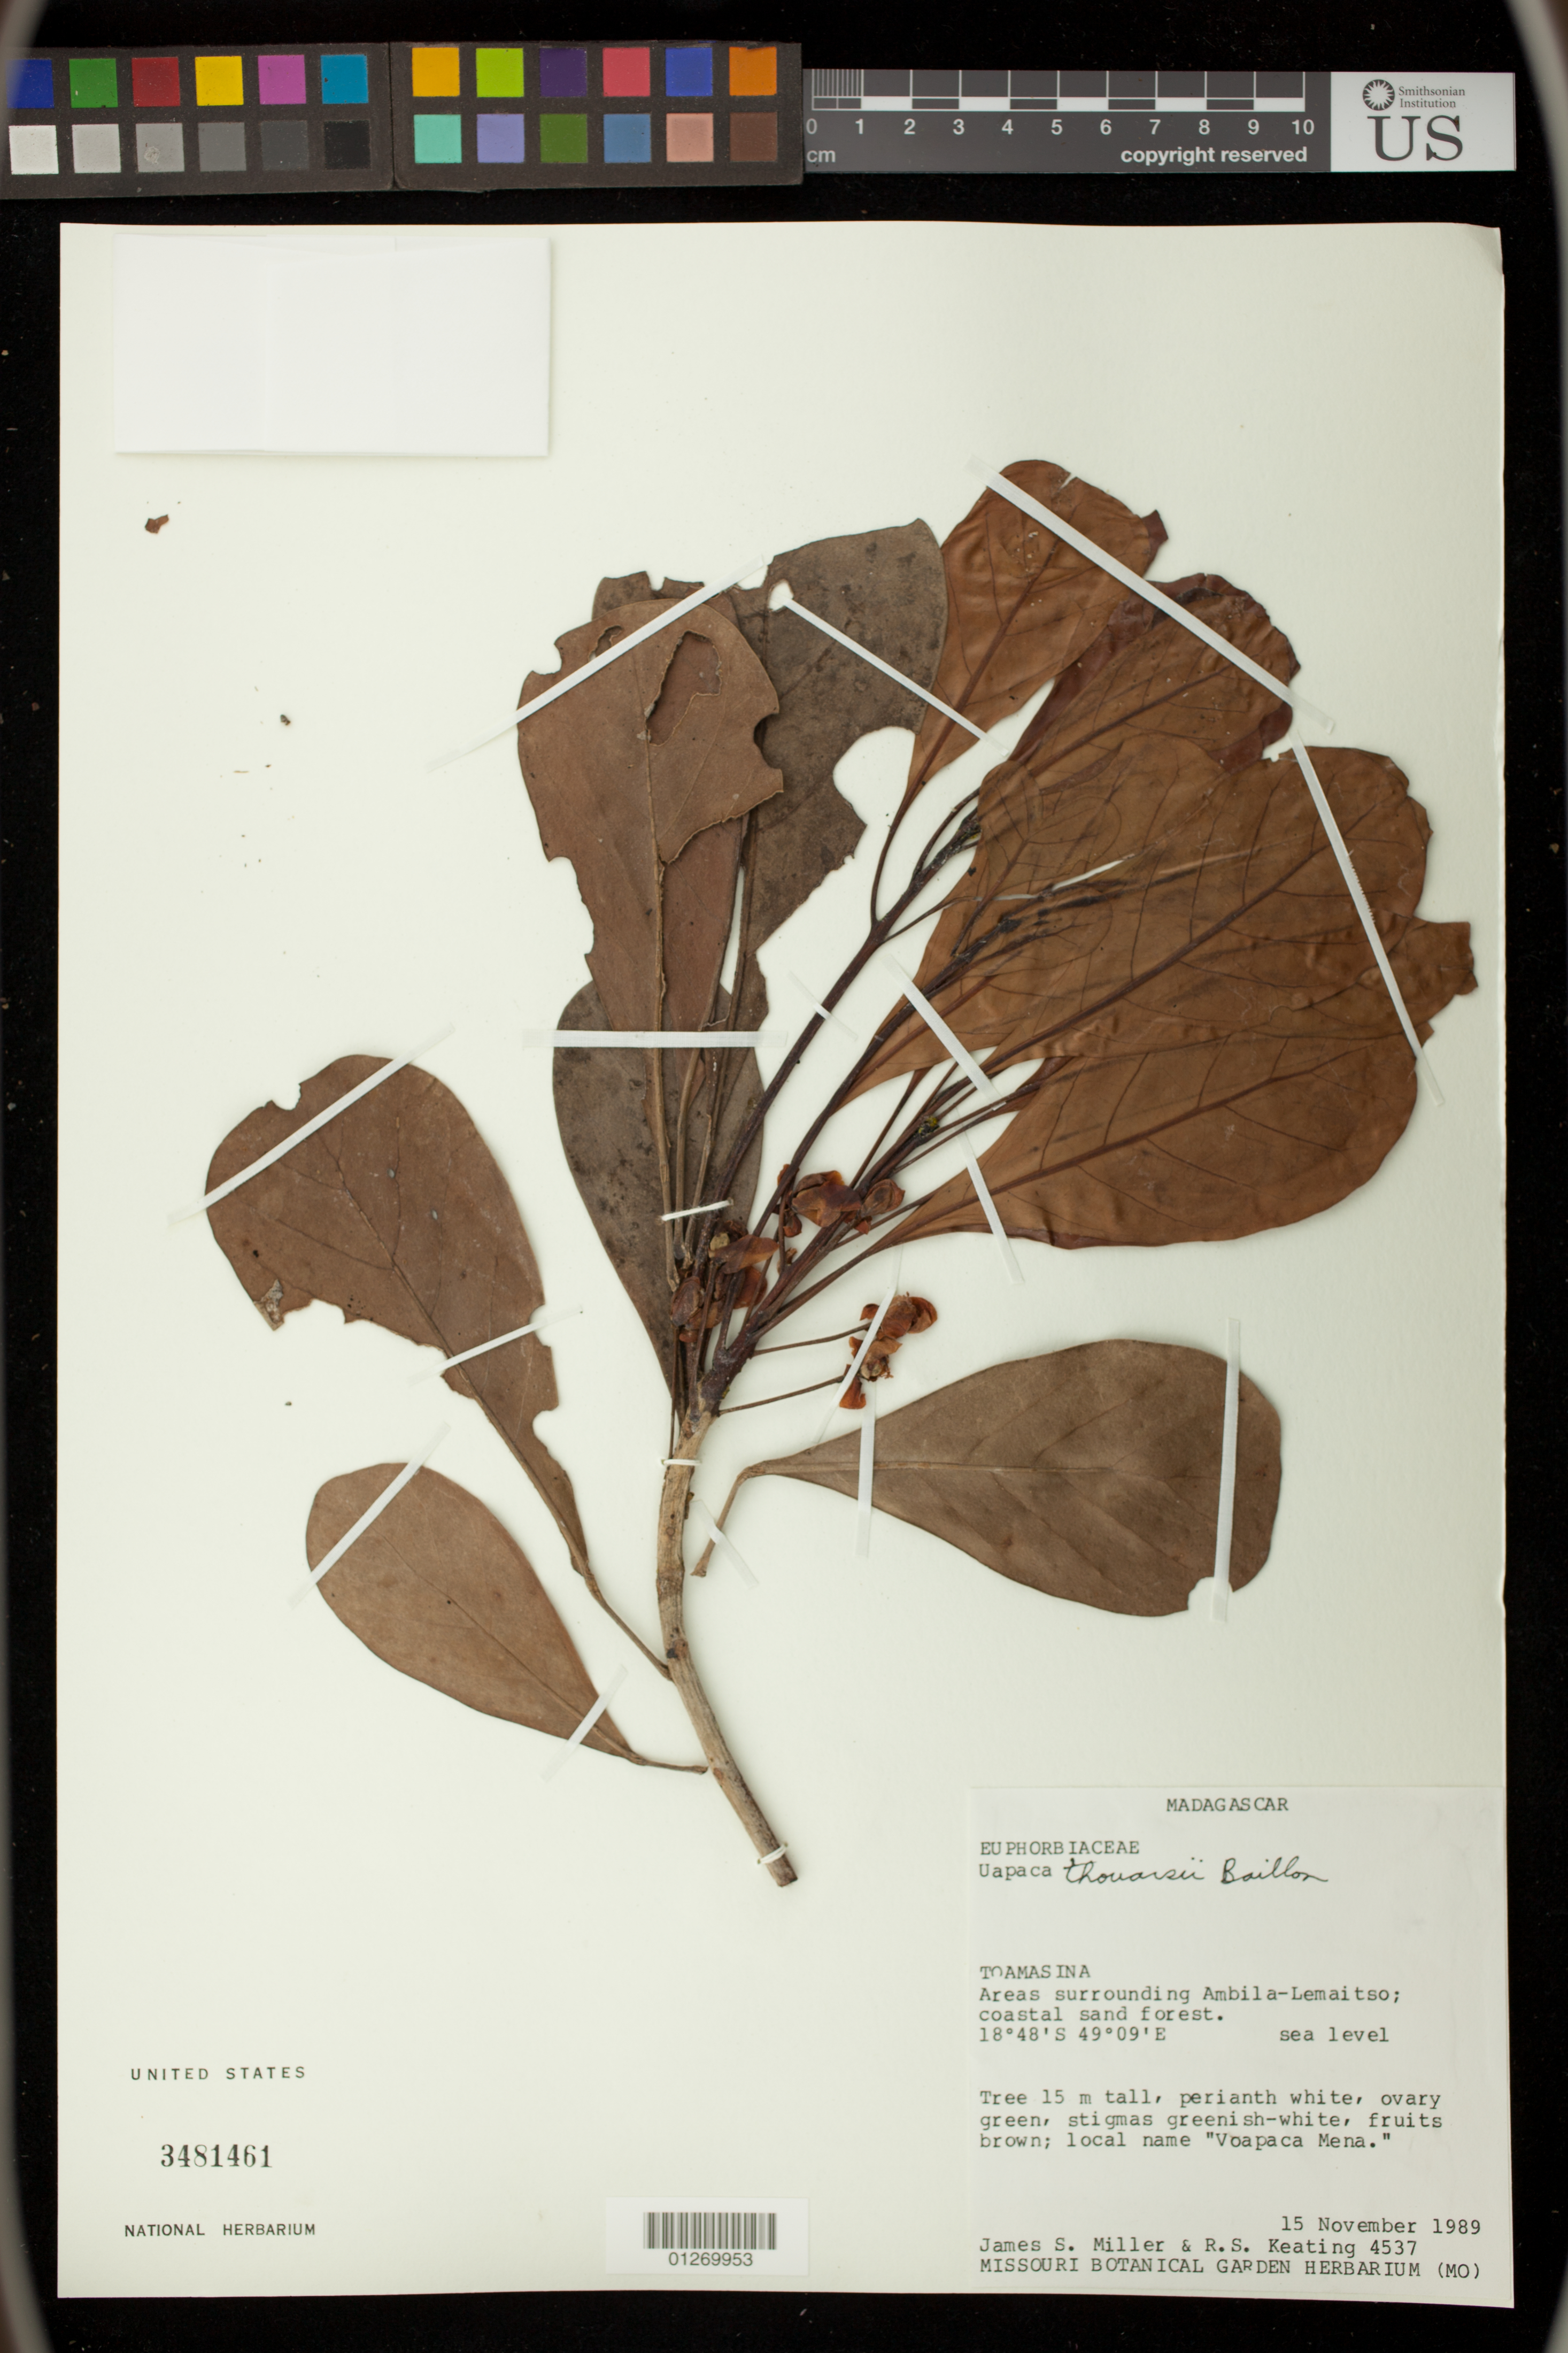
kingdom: Plantae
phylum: Tracheophyta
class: Magnoliopsida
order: Malpighiales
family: Phyllanthaceae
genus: Uapaca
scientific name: Uapaca thouarsii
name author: Baill.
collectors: J. S. Miller & R. C. Keating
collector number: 4537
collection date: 1989-11-15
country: Madagascar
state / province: Atsinanana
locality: Toamasina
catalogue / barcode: US 3481461